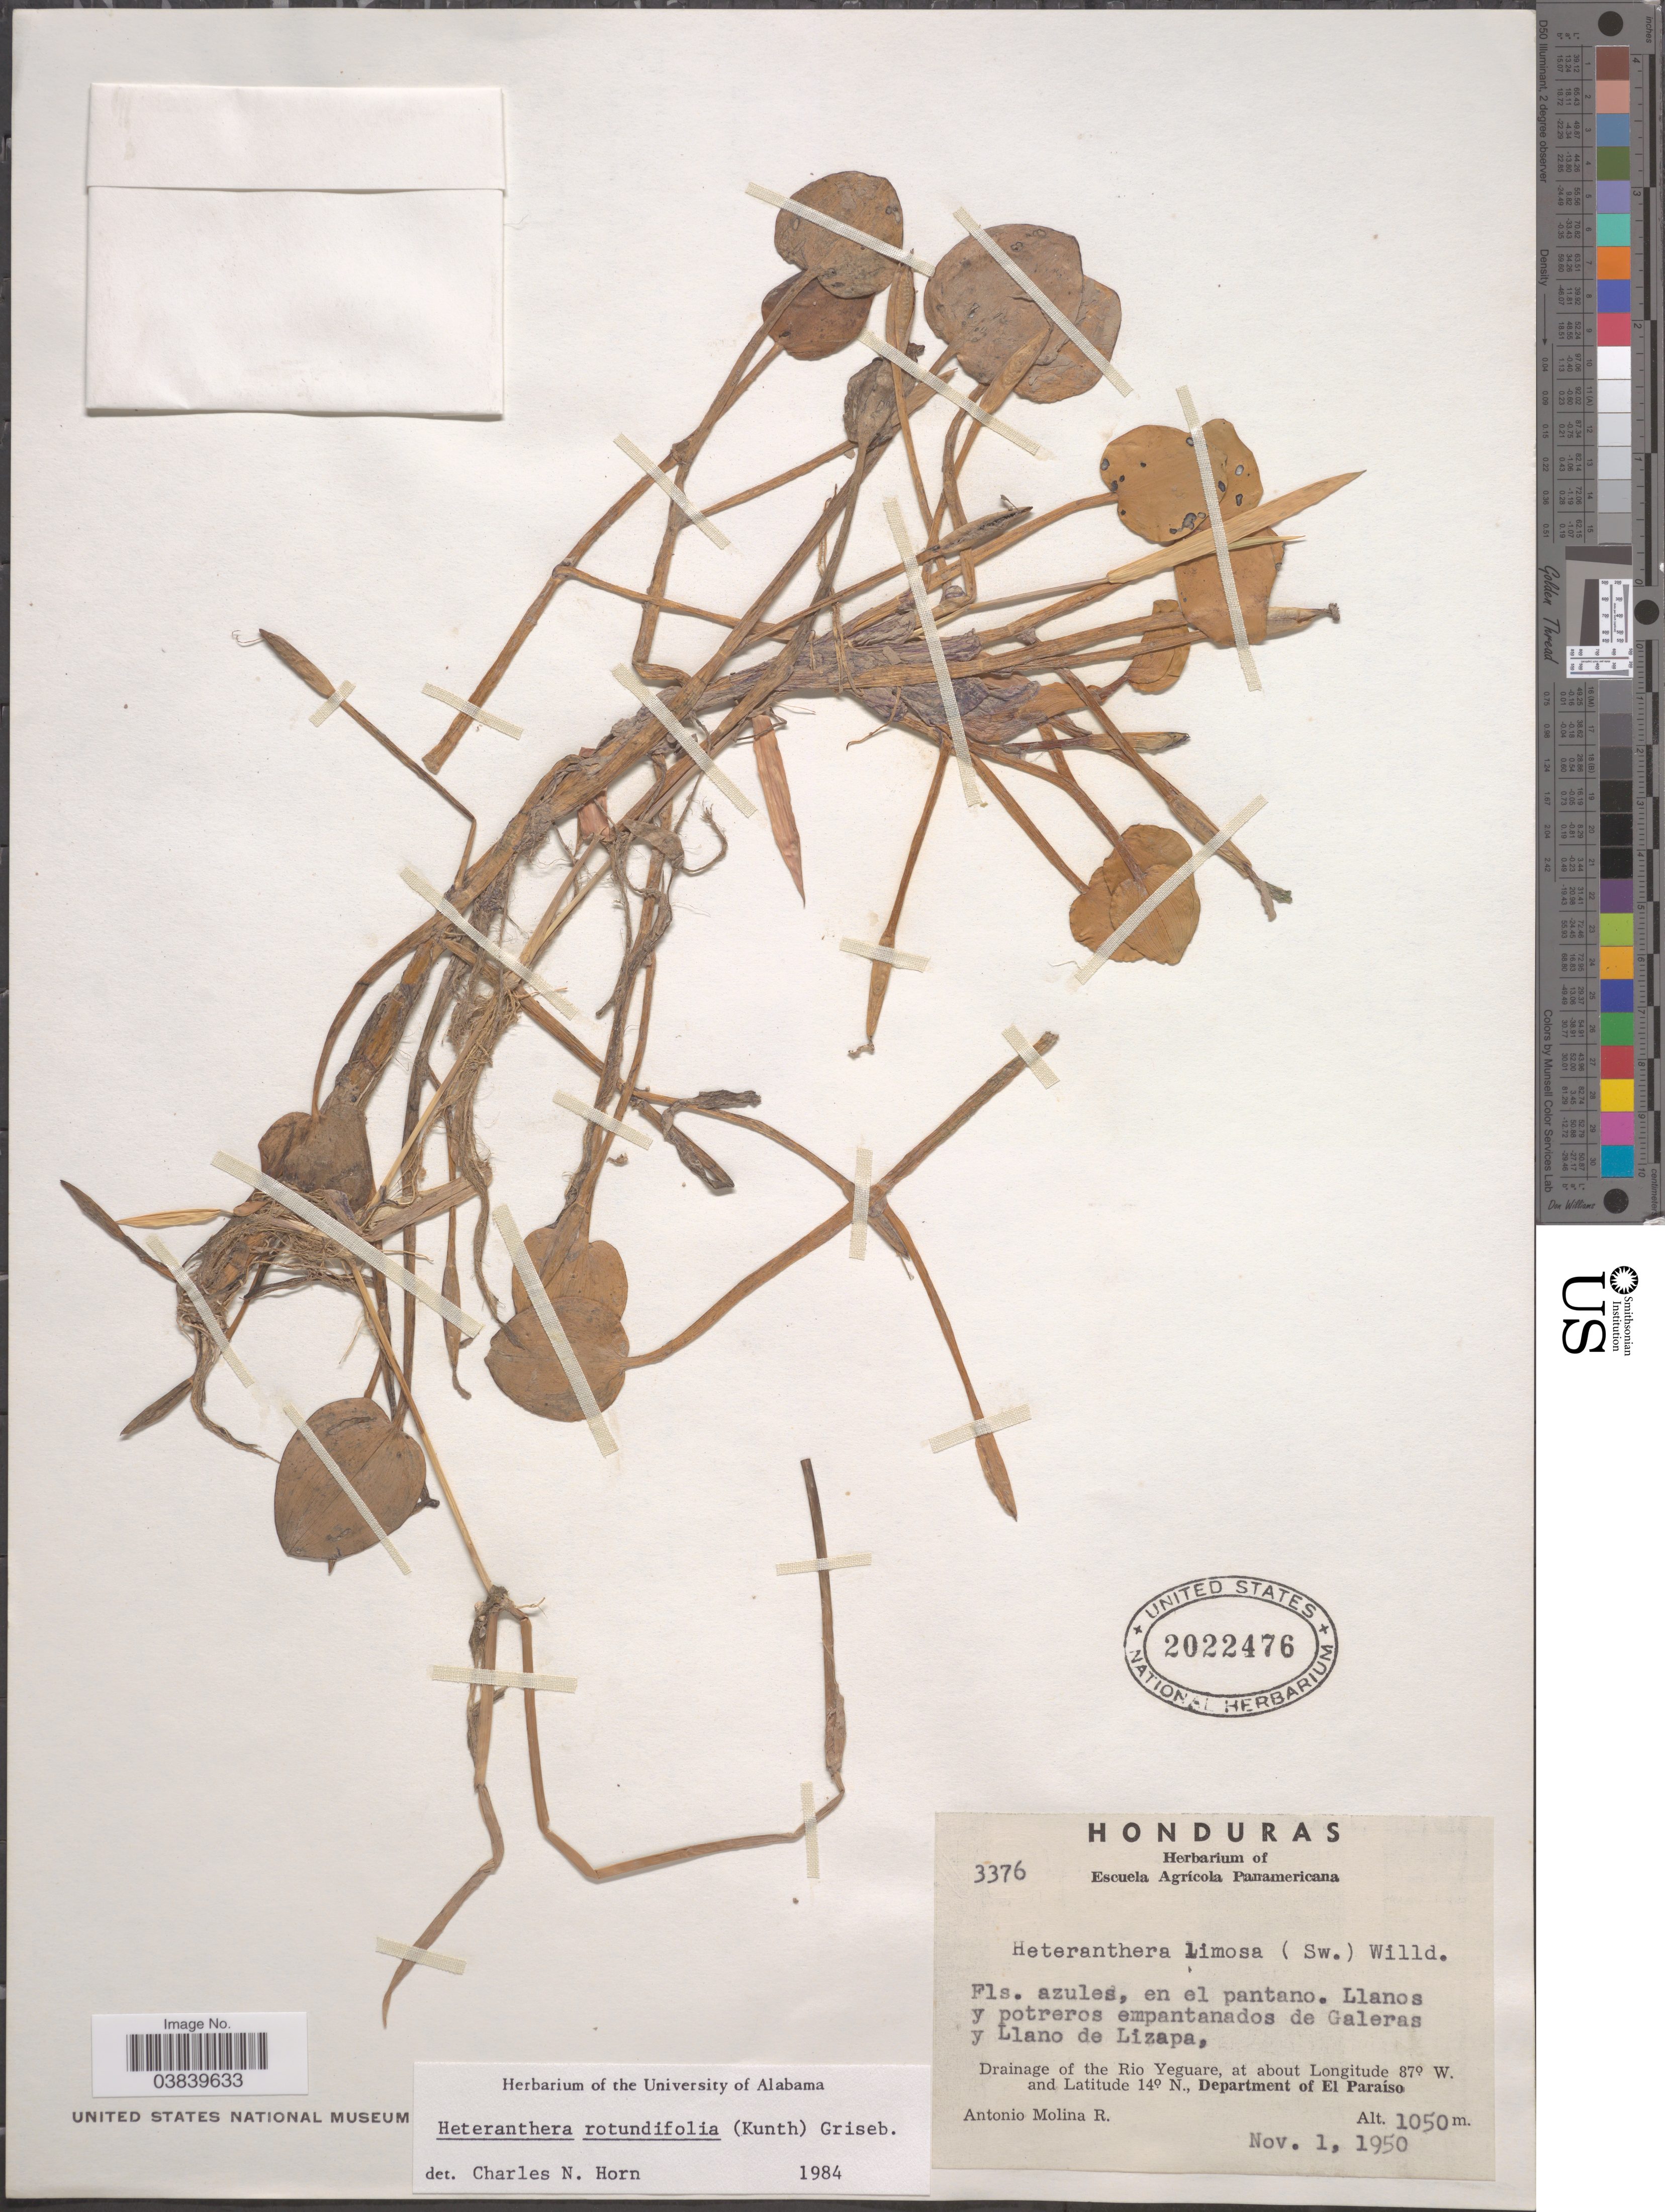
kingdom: Plantae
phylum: Tracheophyta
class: Liliopsida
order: Commelinales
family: Pontederiaceae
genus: Heteranthera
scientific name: Heteranthera rotundifolia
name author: (Kunth) Griseb.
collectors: A. Molina R.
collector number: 3376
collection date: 1950-11-01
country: Honduras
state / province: El Paraiso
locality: Llanos y potreros empantanados de Galeras y Llano de Lizapa, Drainage of the Rio Yeguare, Department of El Paraíso.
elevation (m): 1050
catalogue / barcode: US 2022476